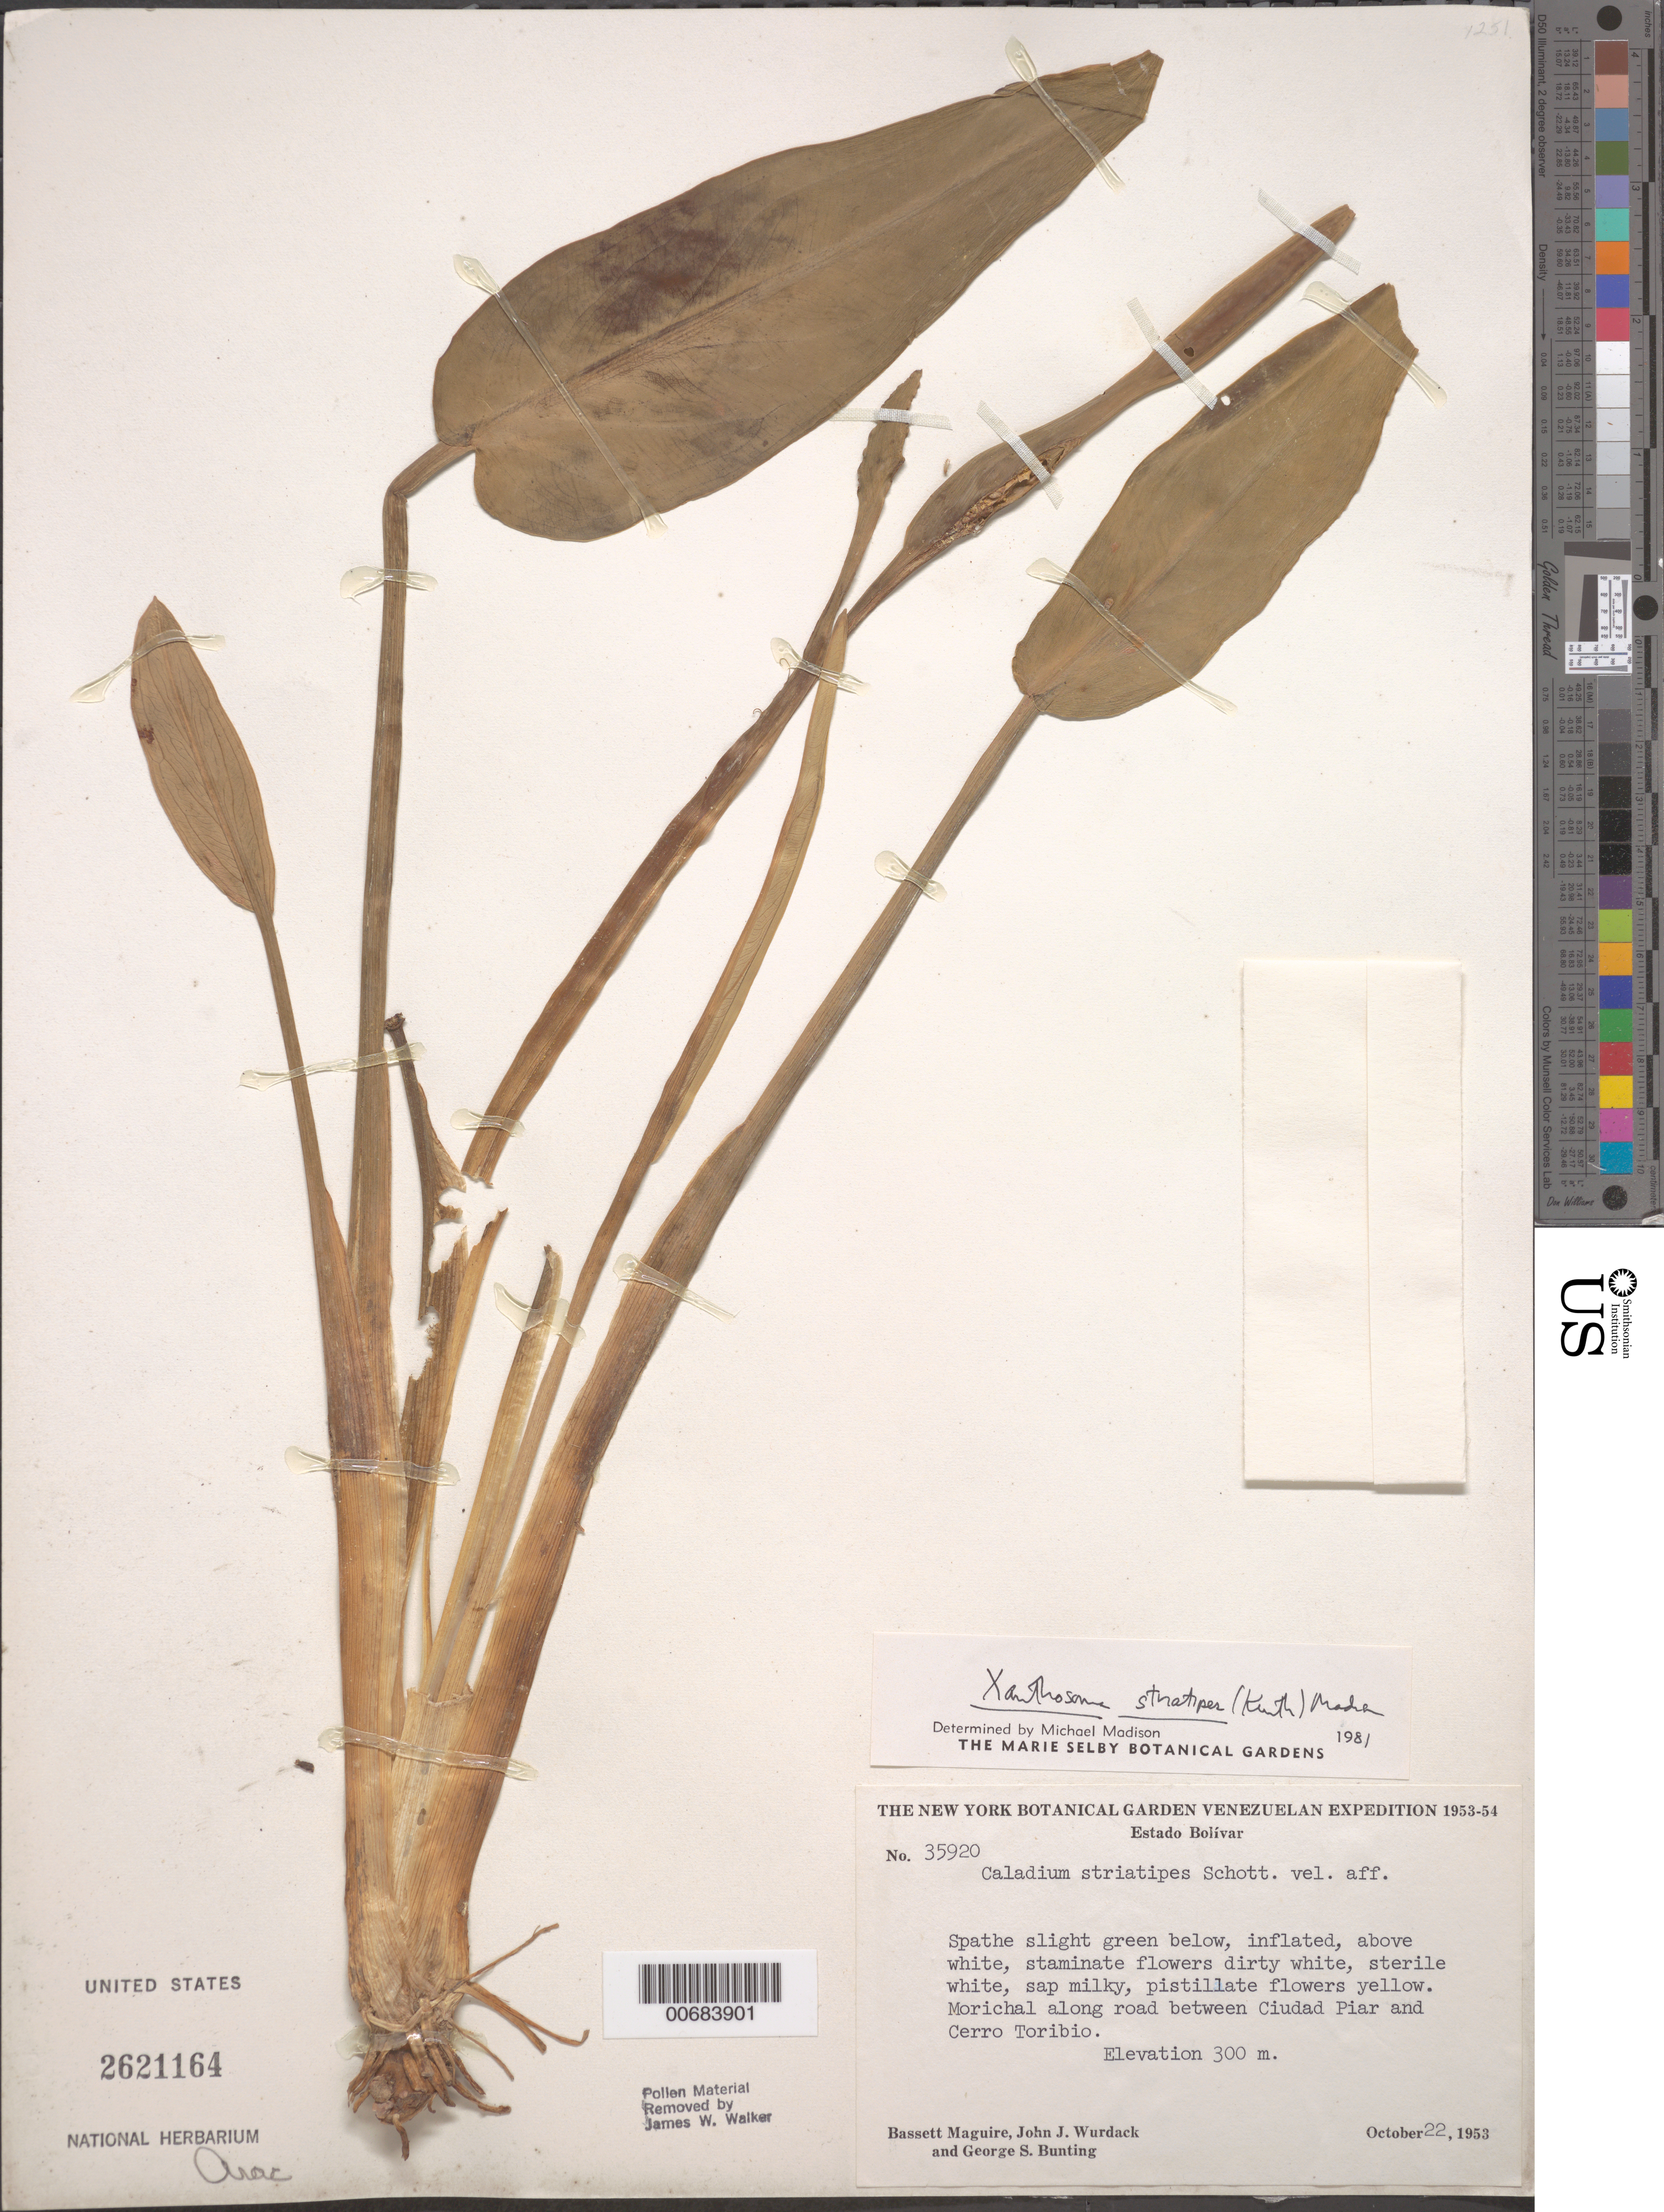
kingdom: Plantae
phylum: Tracheophyta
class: Liliopsida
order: Alismatales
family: Araceae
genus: Xanthosoma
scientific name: Xanthosoma striatipes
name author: (Kunth & C.D. Bouché) Madison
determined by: Madison, Michael T.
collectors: B. Maguire, J. J. Wurdack & G. S. Bunting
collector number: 35920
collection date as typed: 22-Oct-53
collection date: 1953-10-22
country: Venezuela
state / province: Bolívar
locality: Ciudad Piar to Cerro Toribio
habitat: Morichal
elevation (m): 300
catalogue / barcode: US 2621164